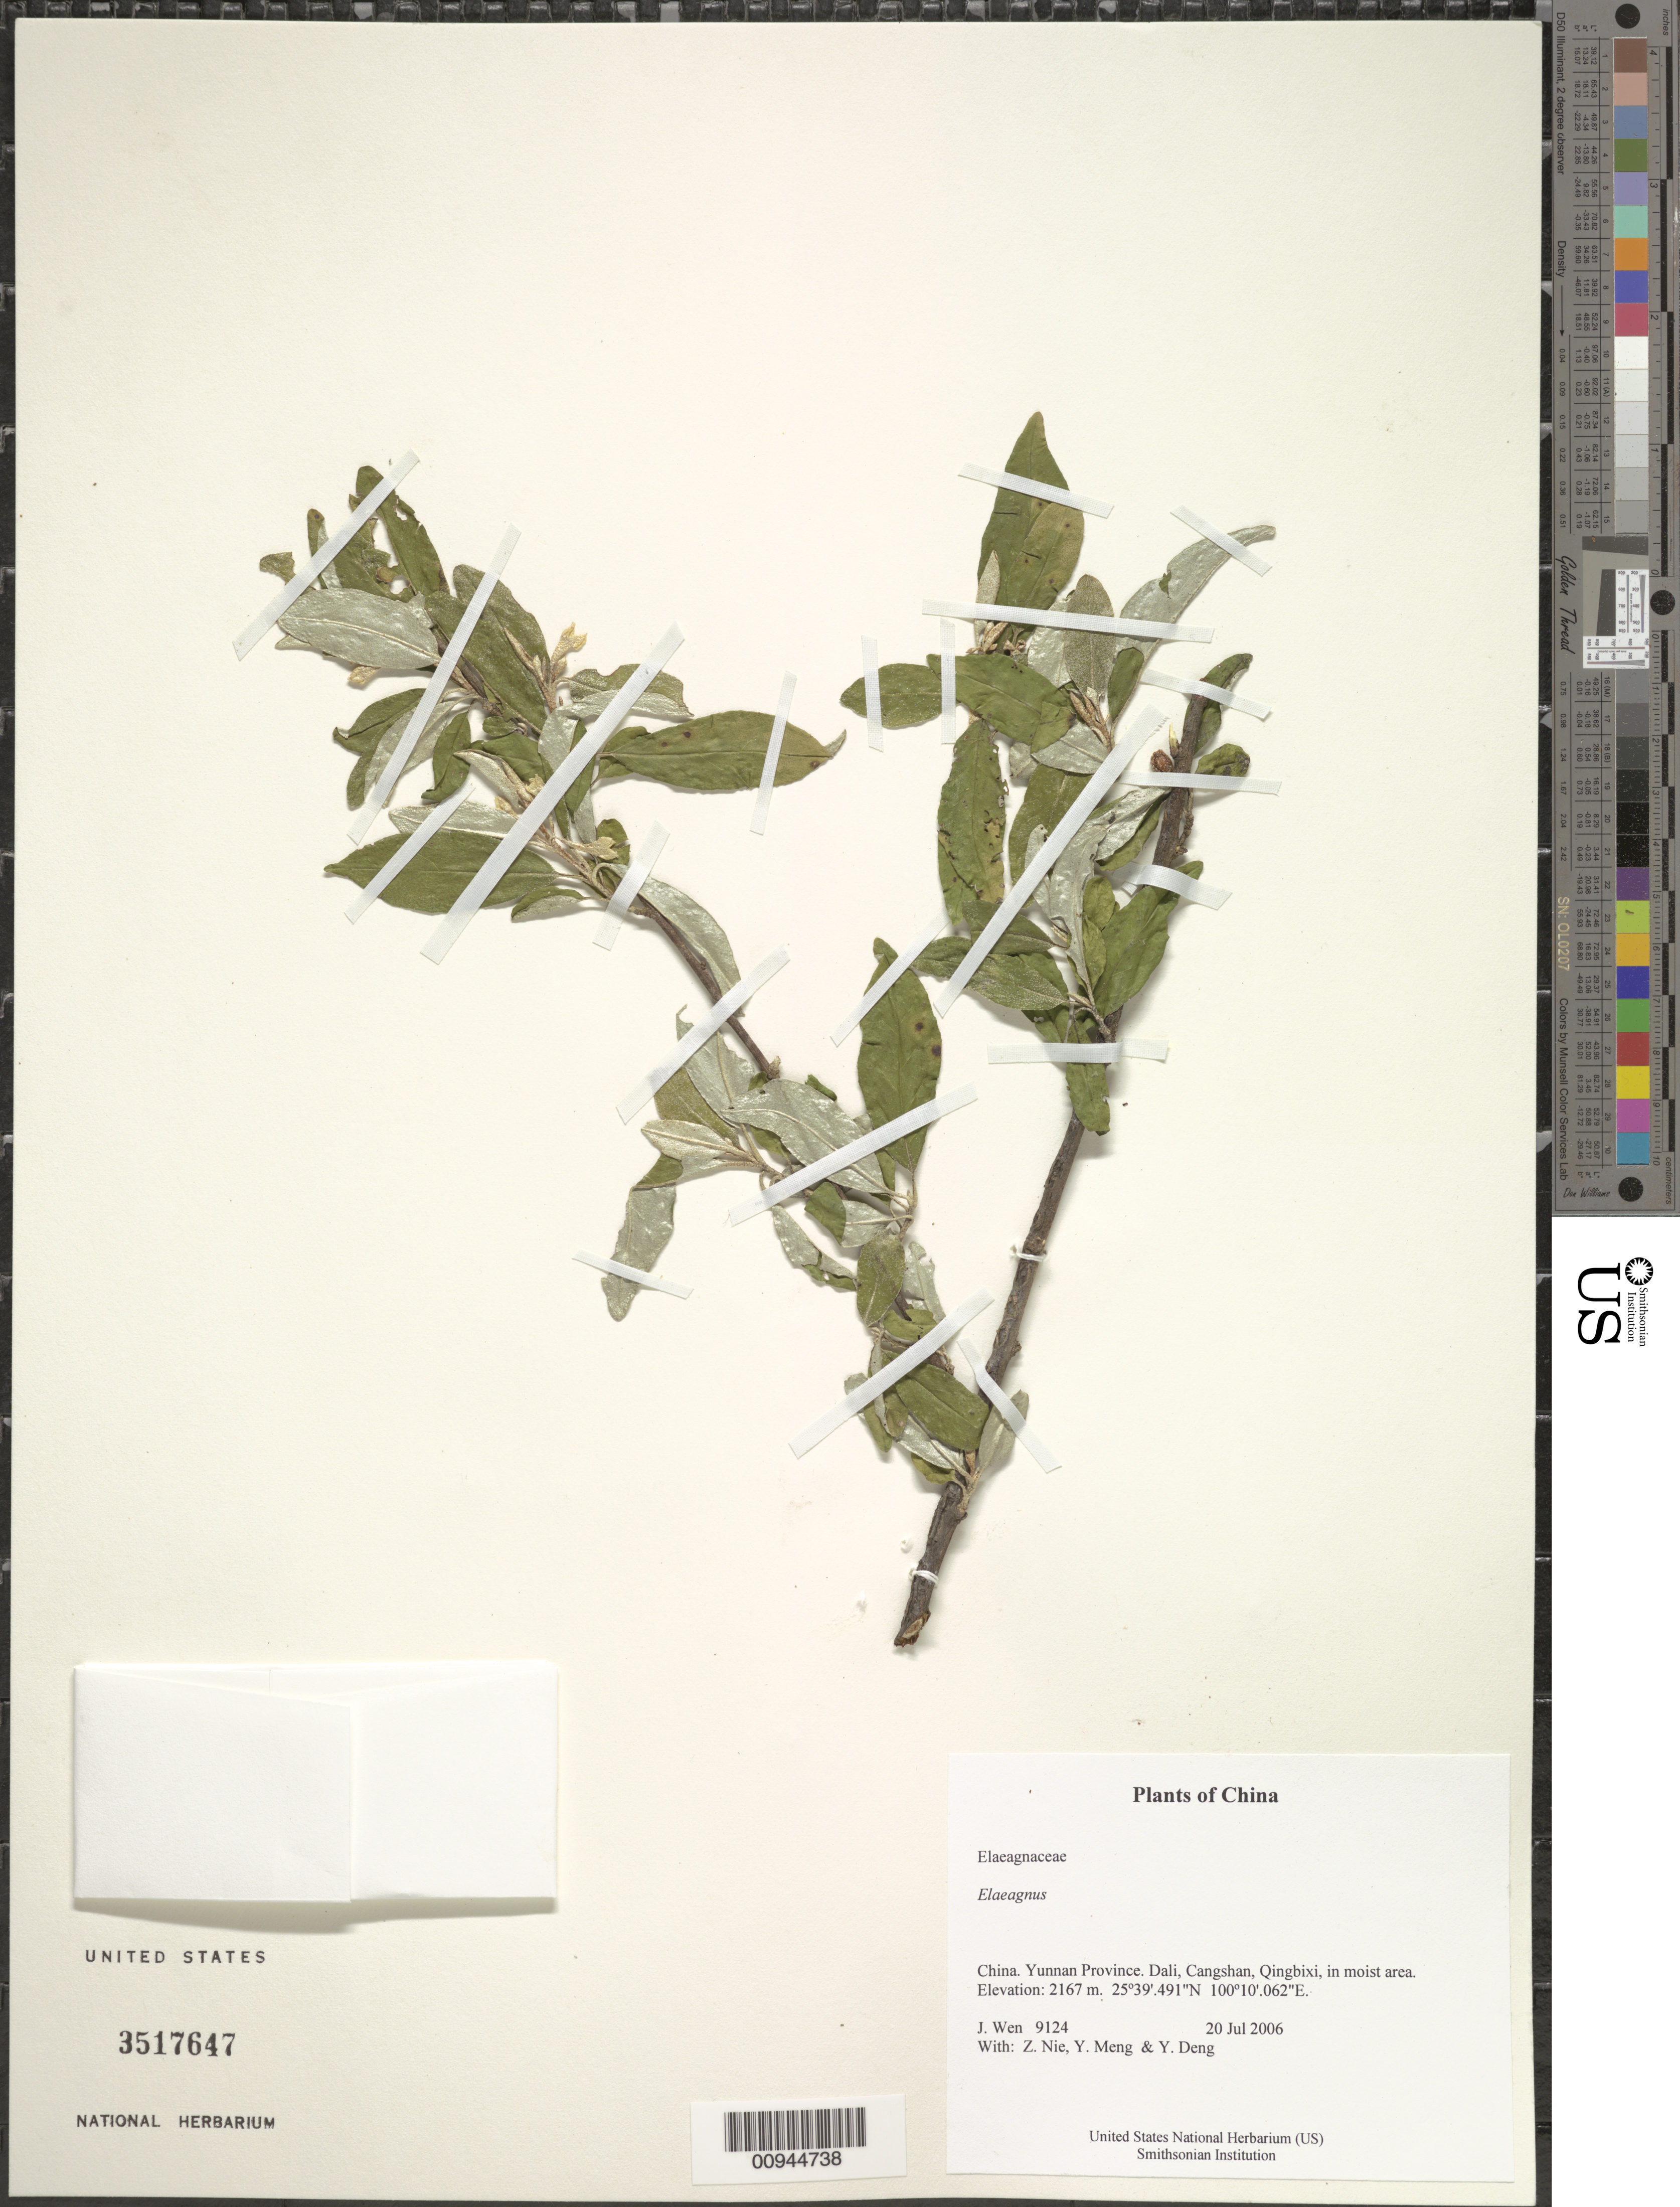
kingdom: Plantae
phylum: Tracheophyta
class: Magnoliopsida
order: Rosales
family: Elaeagnaceae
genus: Elaeagnus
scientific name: Elaeagnus sp.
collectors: J. Wen, Z. Nie, Y. Meng & Y. Deng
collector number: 9124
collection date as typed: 20 Jul 2006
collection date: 2006-07-20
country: China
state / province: Yunnan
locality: Yunnan Province. Dali, Cangshan, Qingbixi, in moist area.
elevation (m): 2167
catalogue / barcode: US 3517647